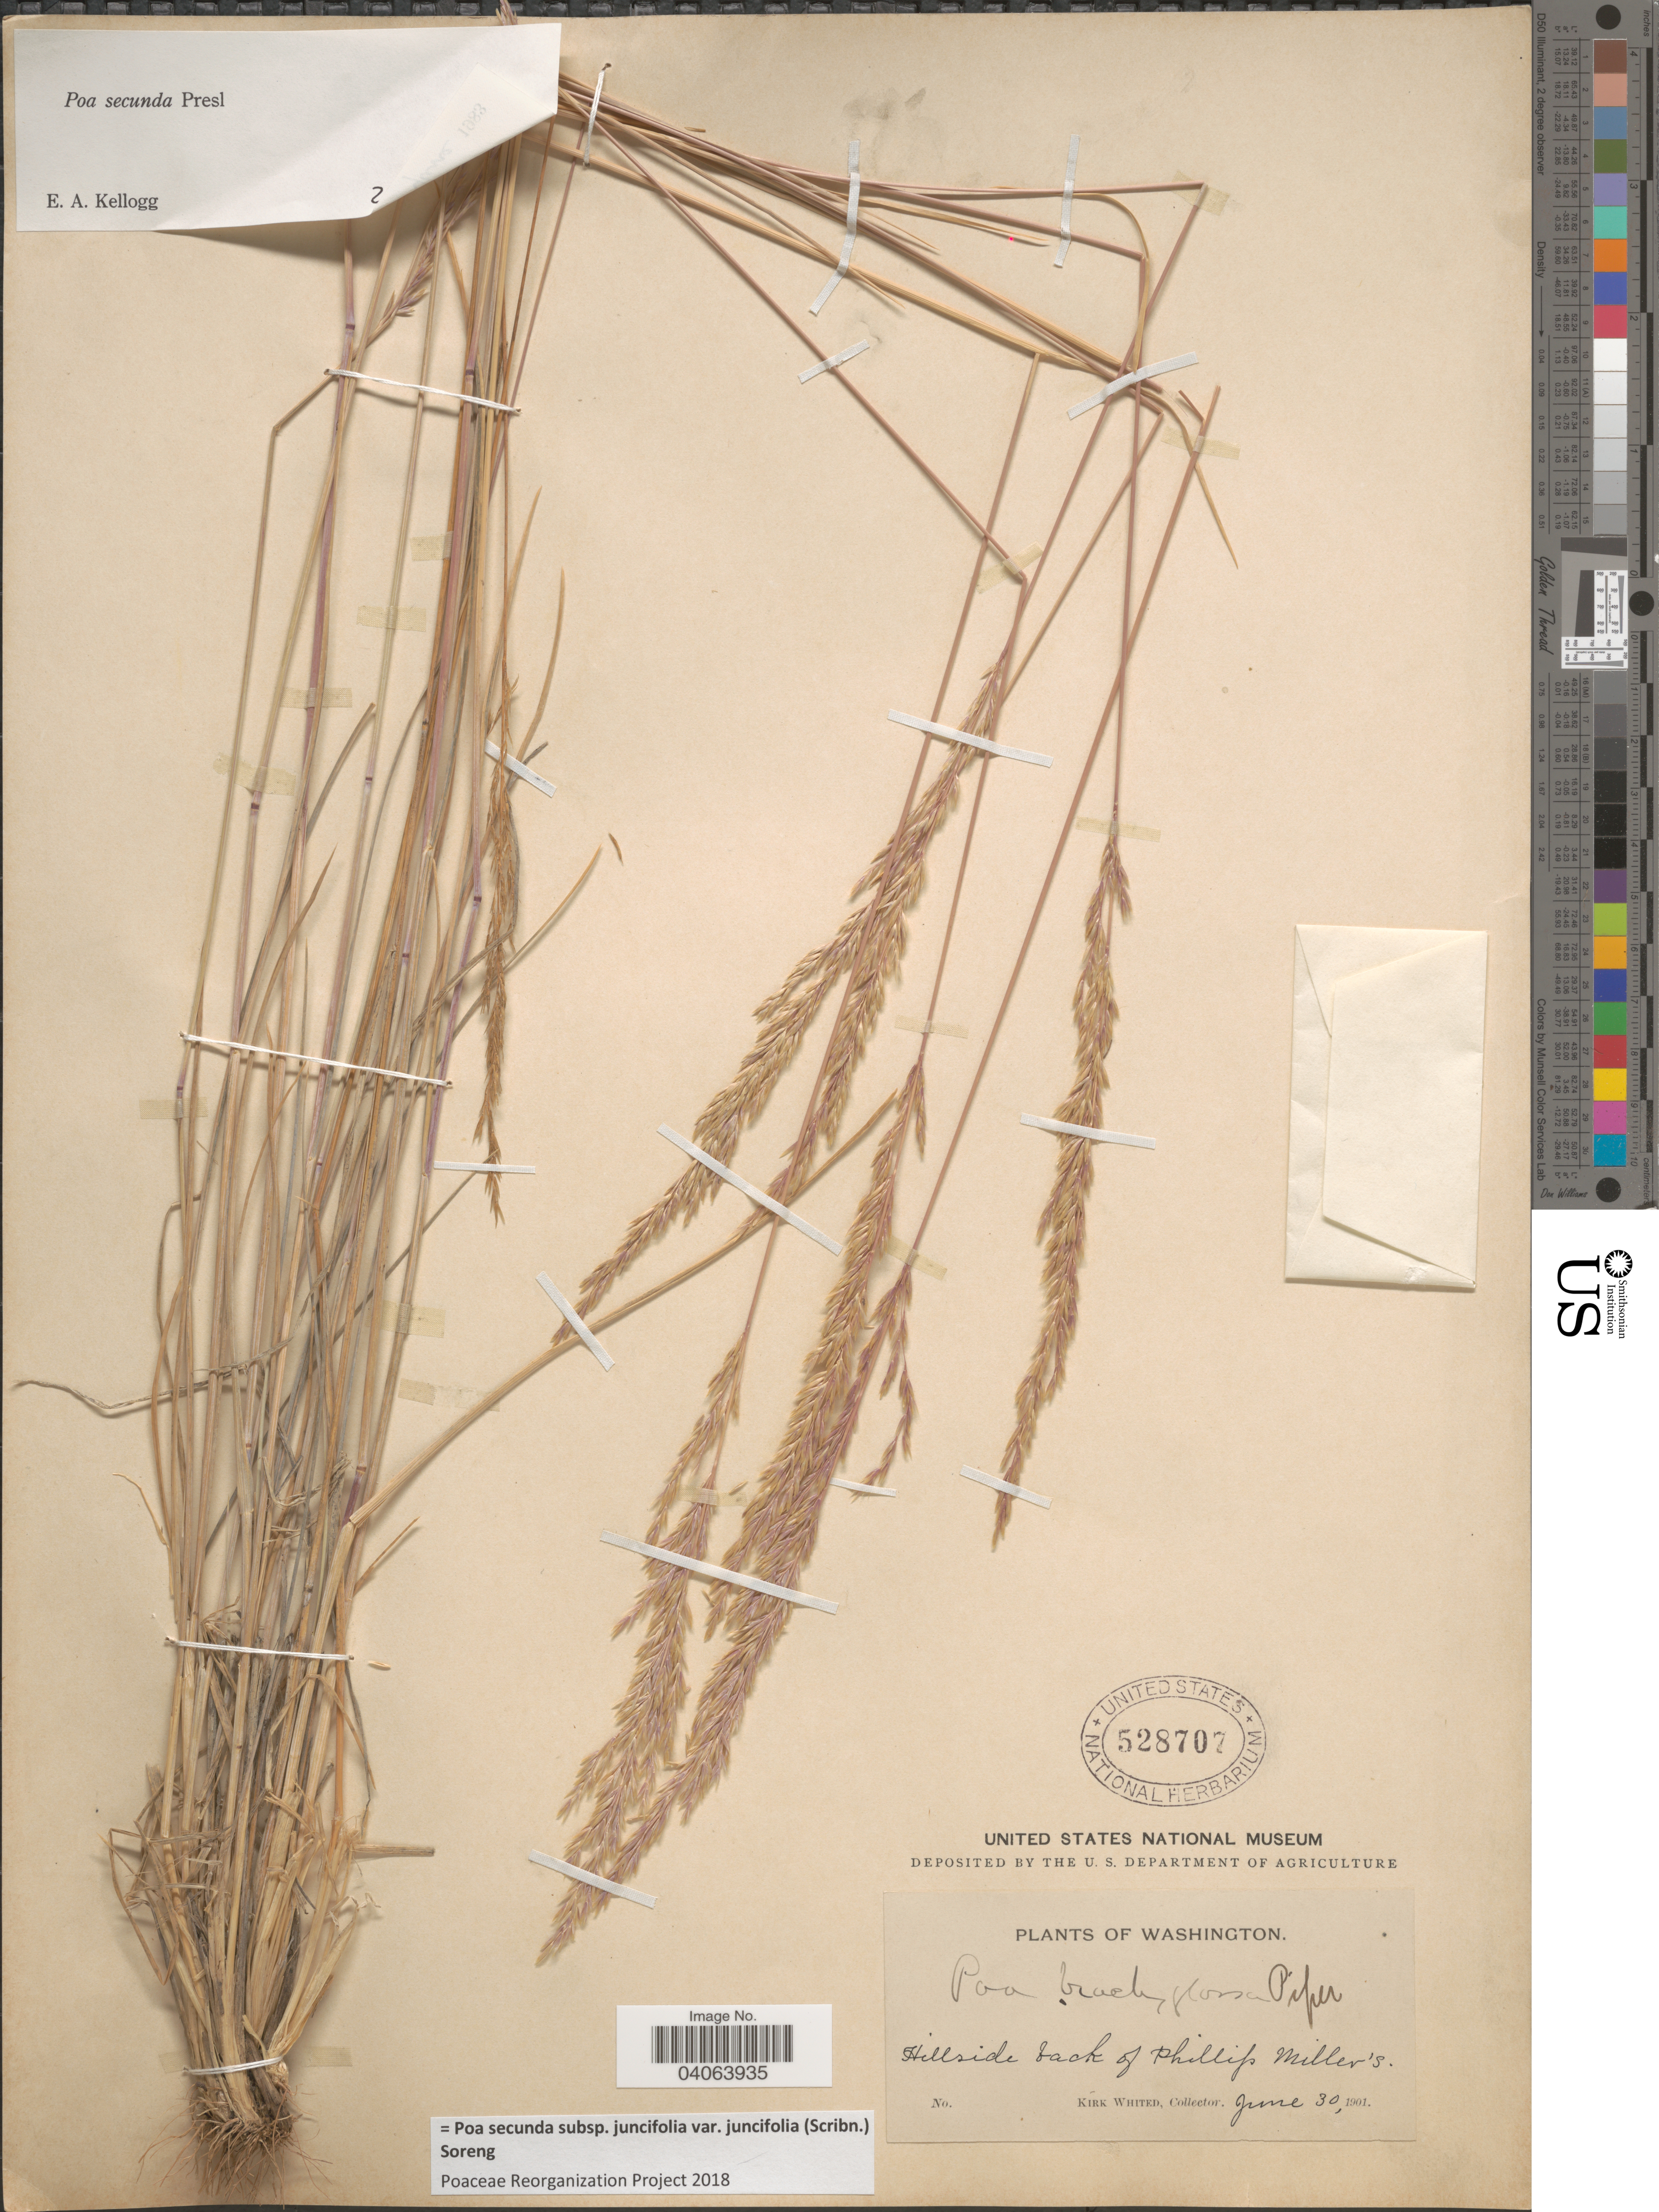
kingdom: Plantae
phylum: Tracheophyta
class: Liliopsida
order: Poales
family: Poaceae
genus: Poa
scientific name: Poa secunda subsp. juncifolia var. juncifolia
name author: (Scribn.) Soreng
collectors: K. Whited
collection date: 1901-06-30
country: United States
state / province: Washington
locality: Hillside back of Phillip Miller's.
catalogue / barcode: US 528707